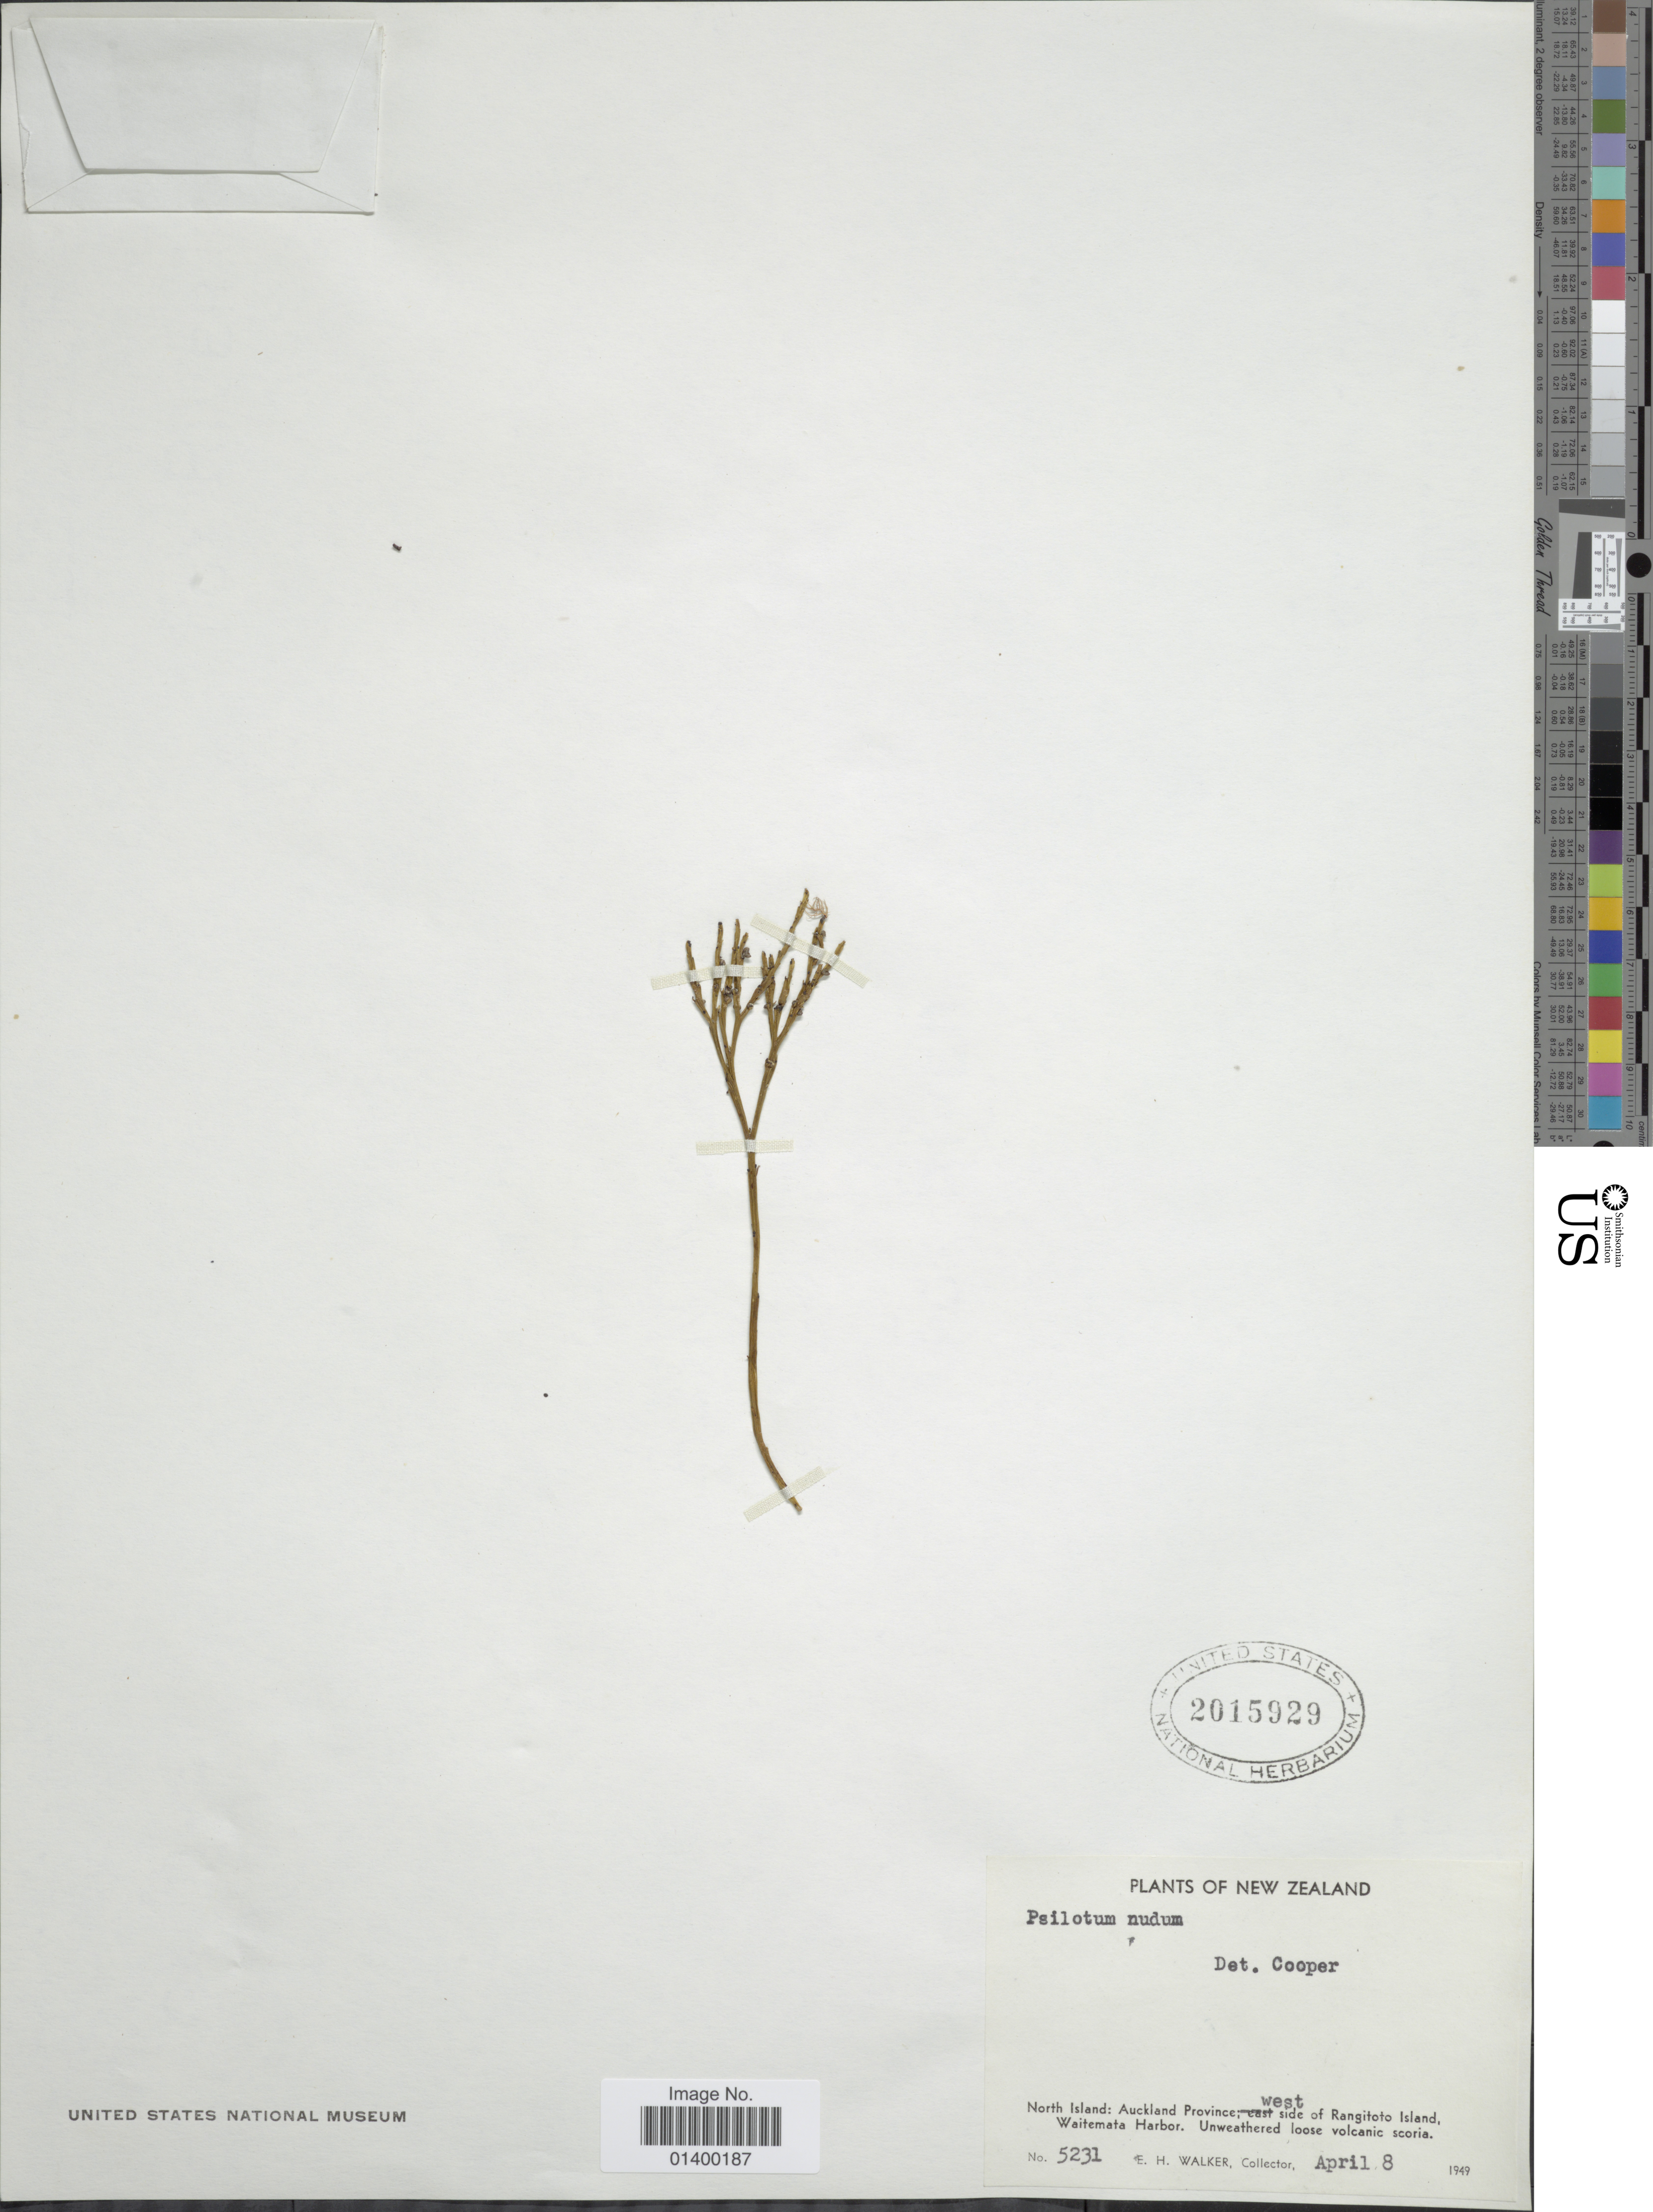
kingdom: Plantae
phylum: Tracheophyta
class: Polypodiopsida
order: Psilotales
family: Psilotaceae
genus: Psilotum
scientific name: Psilotum nudum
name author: (L.) P. Beauv.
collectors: E. H. Walker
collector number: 5231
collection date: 1949-04-08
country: New Zealand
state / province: Auckland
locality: North Island: Auckland Province, west side of Rangitoto Island, Waitemata Harbour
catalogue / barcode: US 2015929